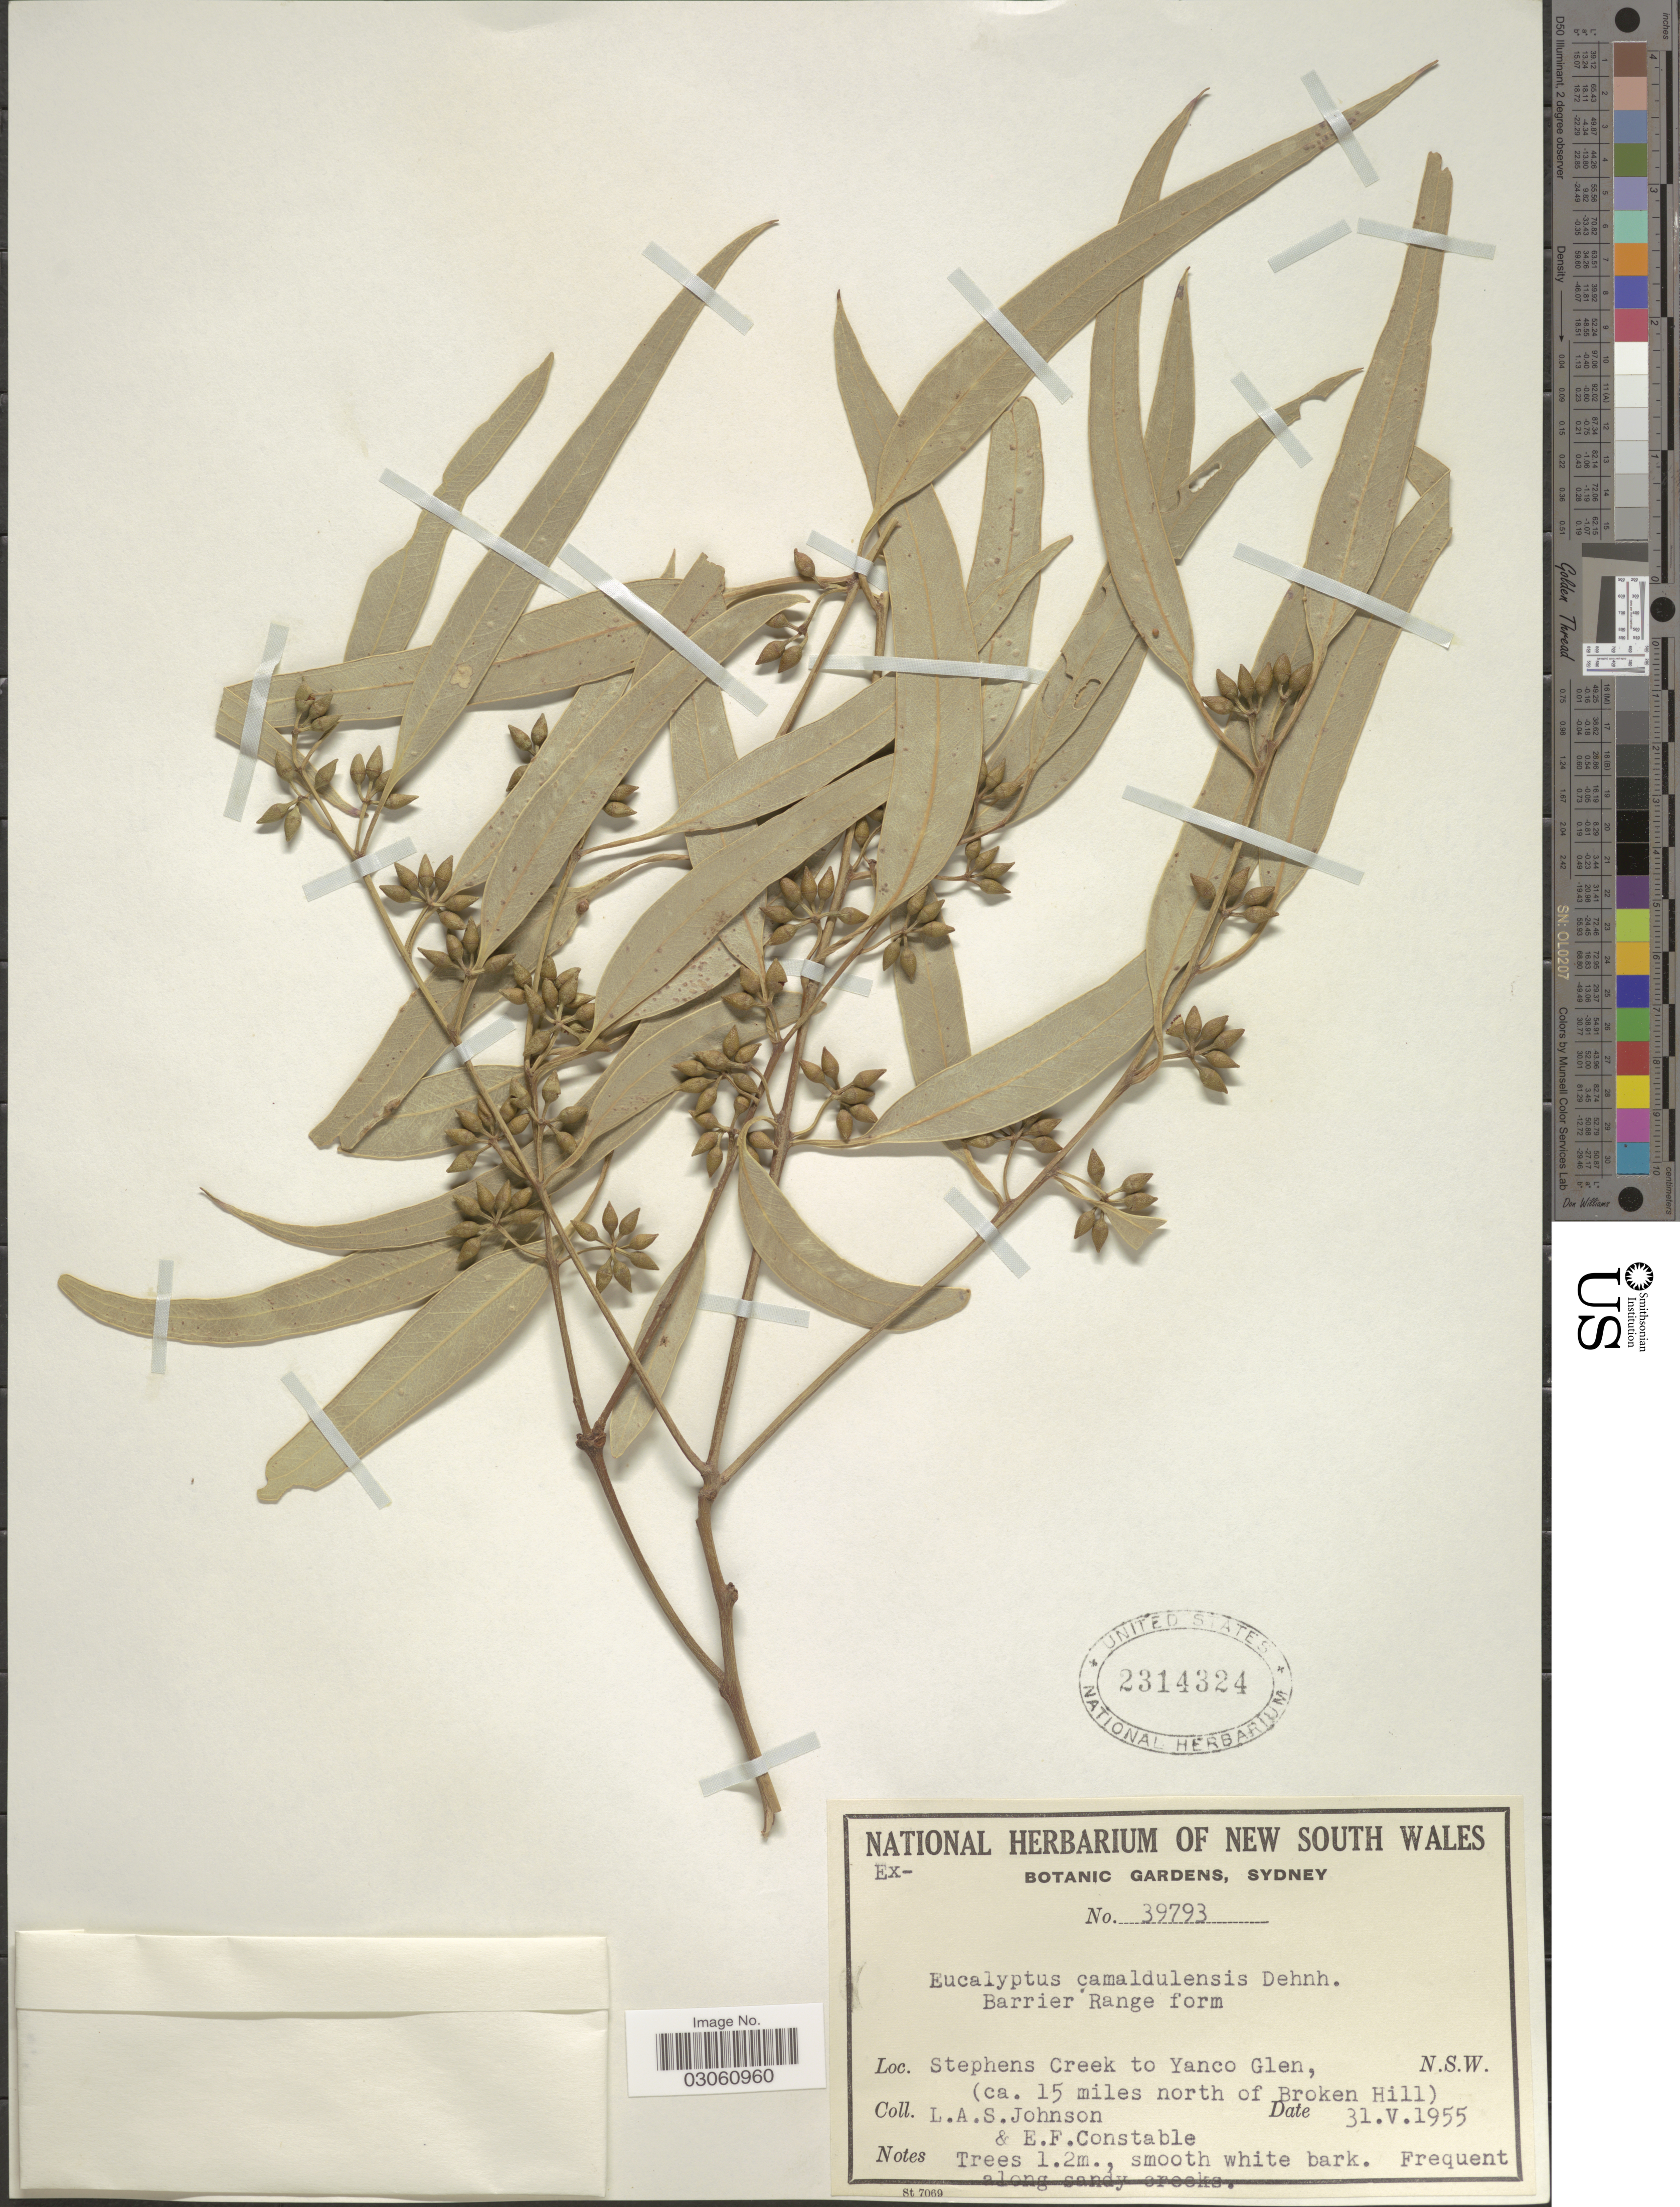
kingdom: Plantae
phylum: Tracheophyta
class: Magnoliopsida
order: Myrtales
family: Myrtaceae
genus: Eucalyptus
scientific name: Eucalyptus camaldulensis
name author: Dehnh.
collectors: L. A. S. Johnson & E. F. Constable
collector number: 39793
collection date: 1955-05-31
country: Australia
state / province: New South Wales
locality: Stephens Creek to Yanco Glen (ca. 15 miles north of Broken Hill) N.S.W.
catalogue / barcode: US 2314324